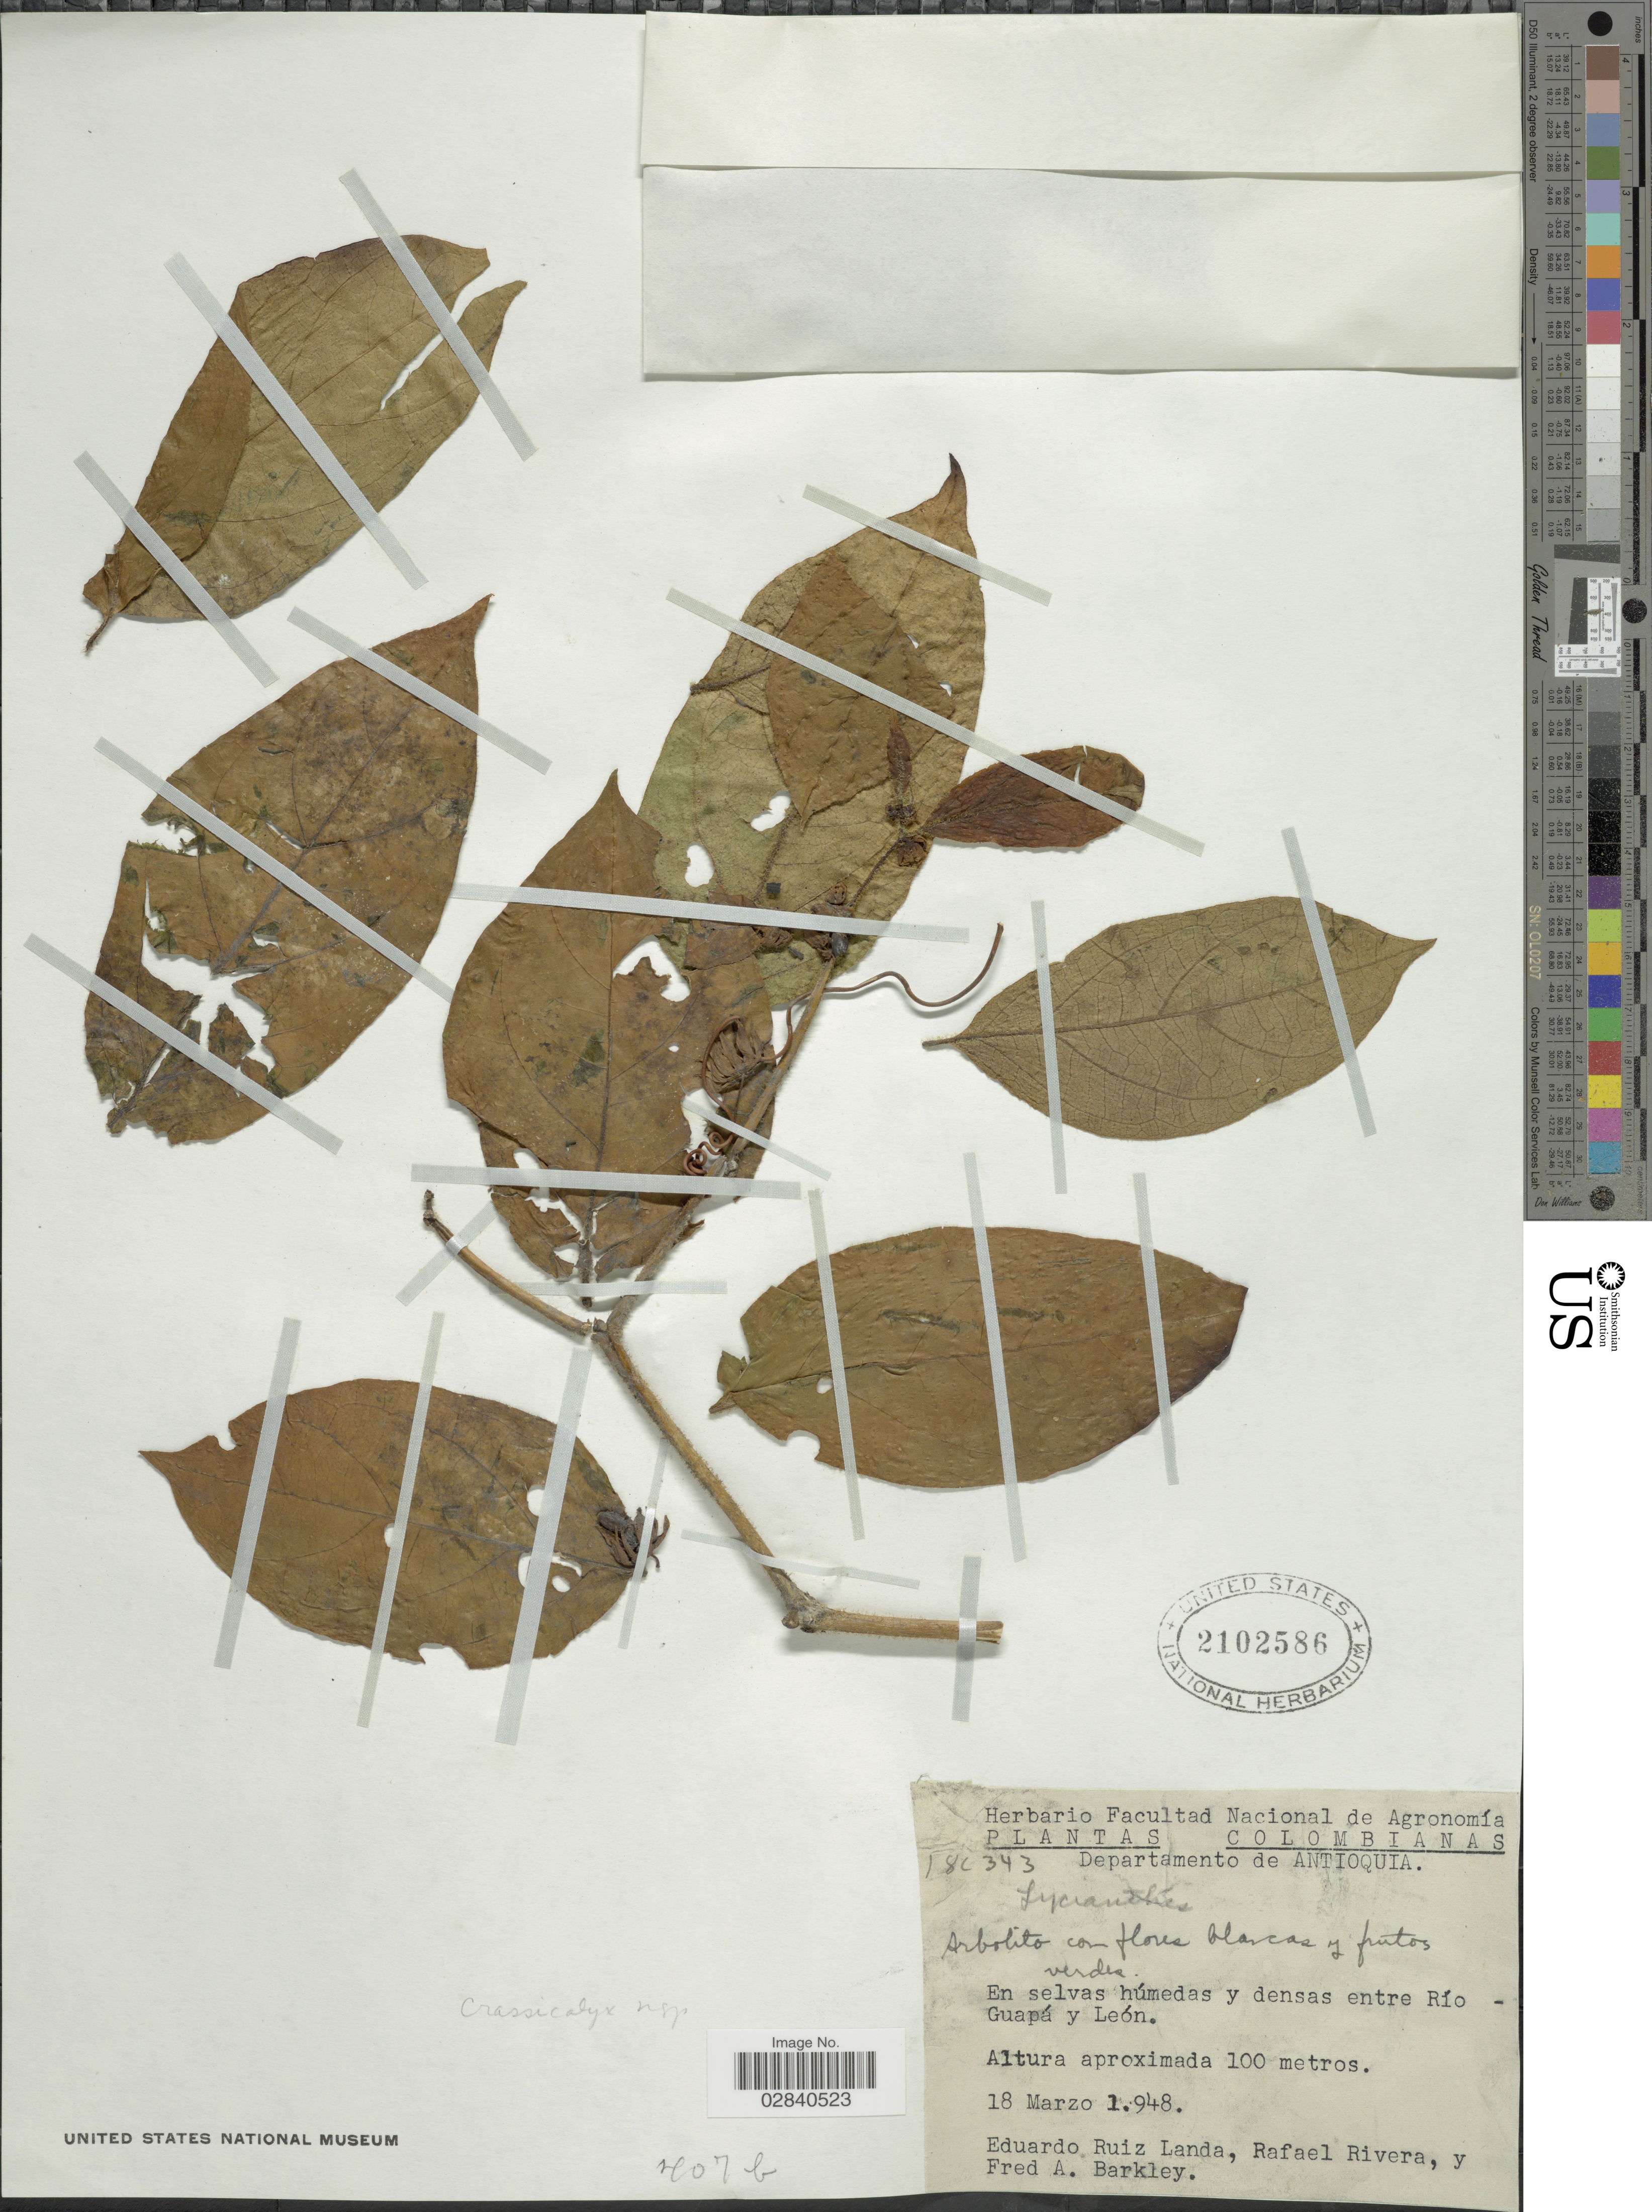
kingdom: Plantae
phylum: Tracheophyta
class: Magnoliopsida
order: Solanales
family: Solanaceae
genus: Lycianthes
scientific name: Lycianthes sp.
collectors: E. Ruiz Landa, R. Rivera & F. A. Barkley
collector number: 18C343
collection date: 1948-03-18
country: Colombia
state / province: Antioquia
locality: Departamento de Antioquia. En selvas húmedas y densas entre Río Guapá y León.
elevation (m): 100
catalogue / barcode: US 2102586